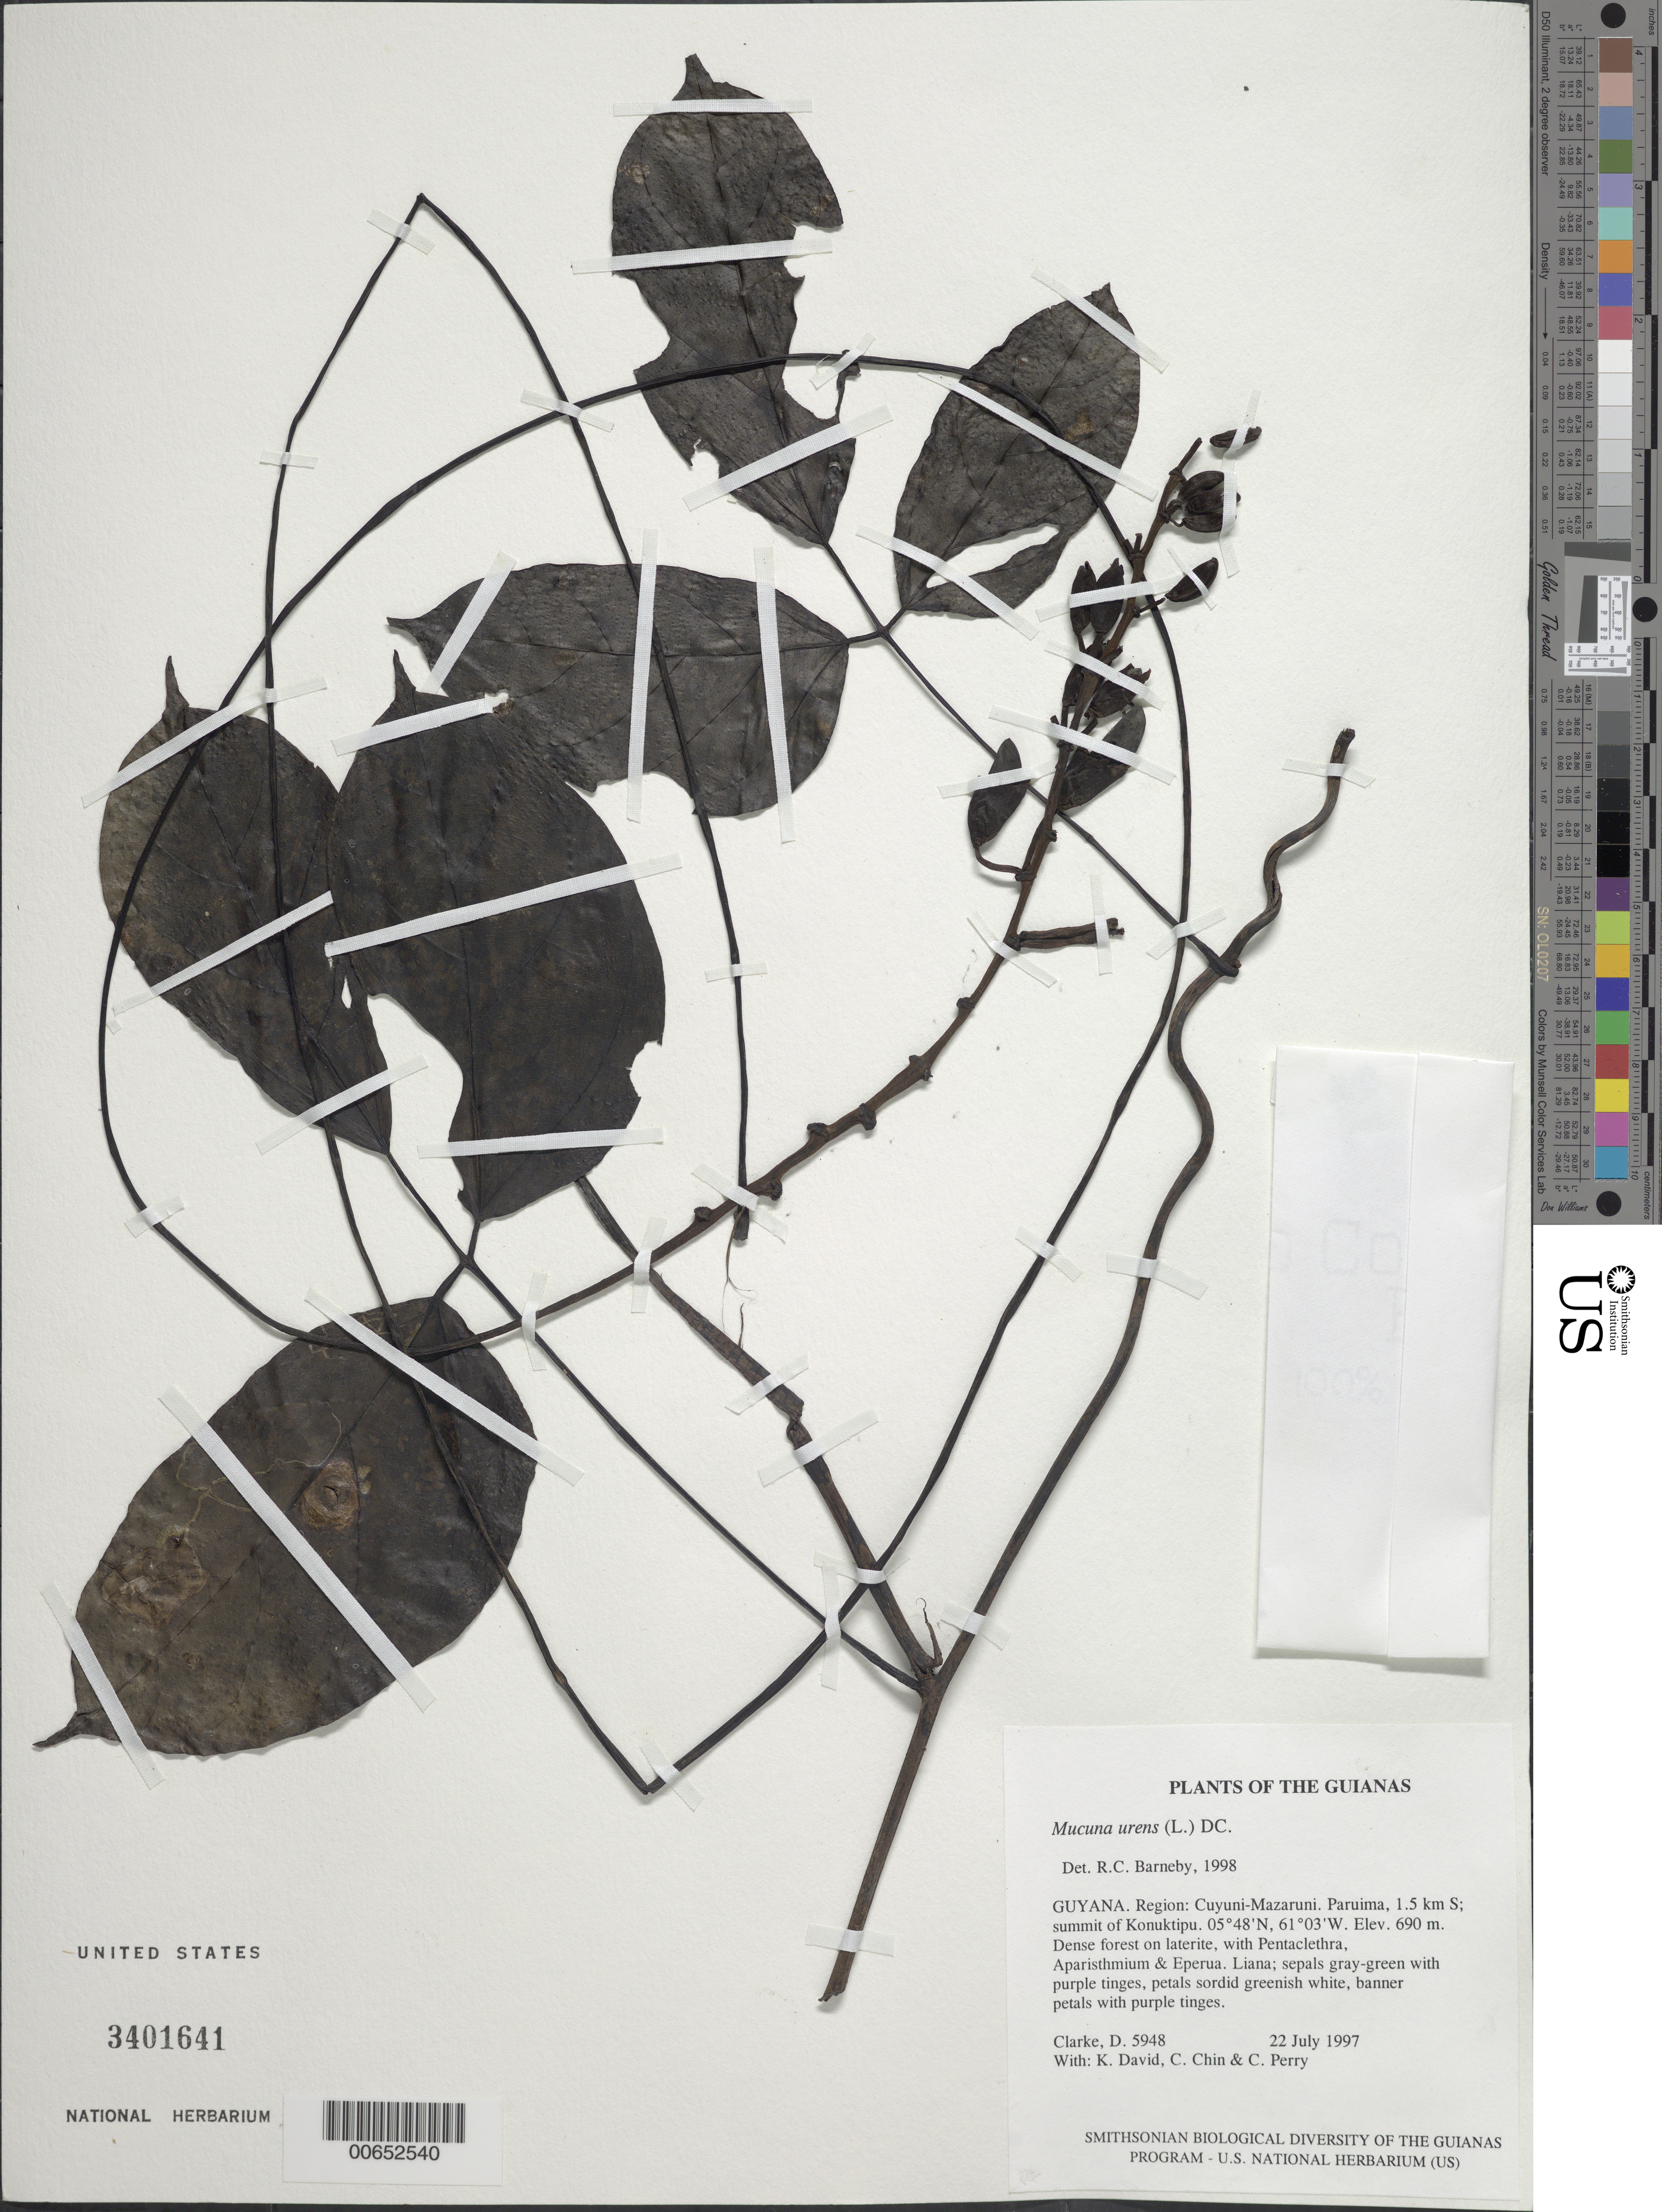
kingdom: Plantae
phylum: Tracheophyta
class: Magnoliopsida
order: Fabales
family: Fabaceae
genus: Mucuna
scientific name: Mucuna urens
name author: (L.) Medik.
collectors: H. D. Clarke, K. David, C. Chin & C. Perry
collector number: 5948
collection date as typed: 22 July 1997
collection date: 1997-07-22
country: Guyana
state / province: Cuyuni-Mazaruni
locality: Paruima, 1.5 km S; summit of Konuktipu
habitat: Dense forest on laterite, with Pentaclethra, Aparisthmium & Eperua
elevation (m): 690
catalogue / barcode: US 3401641